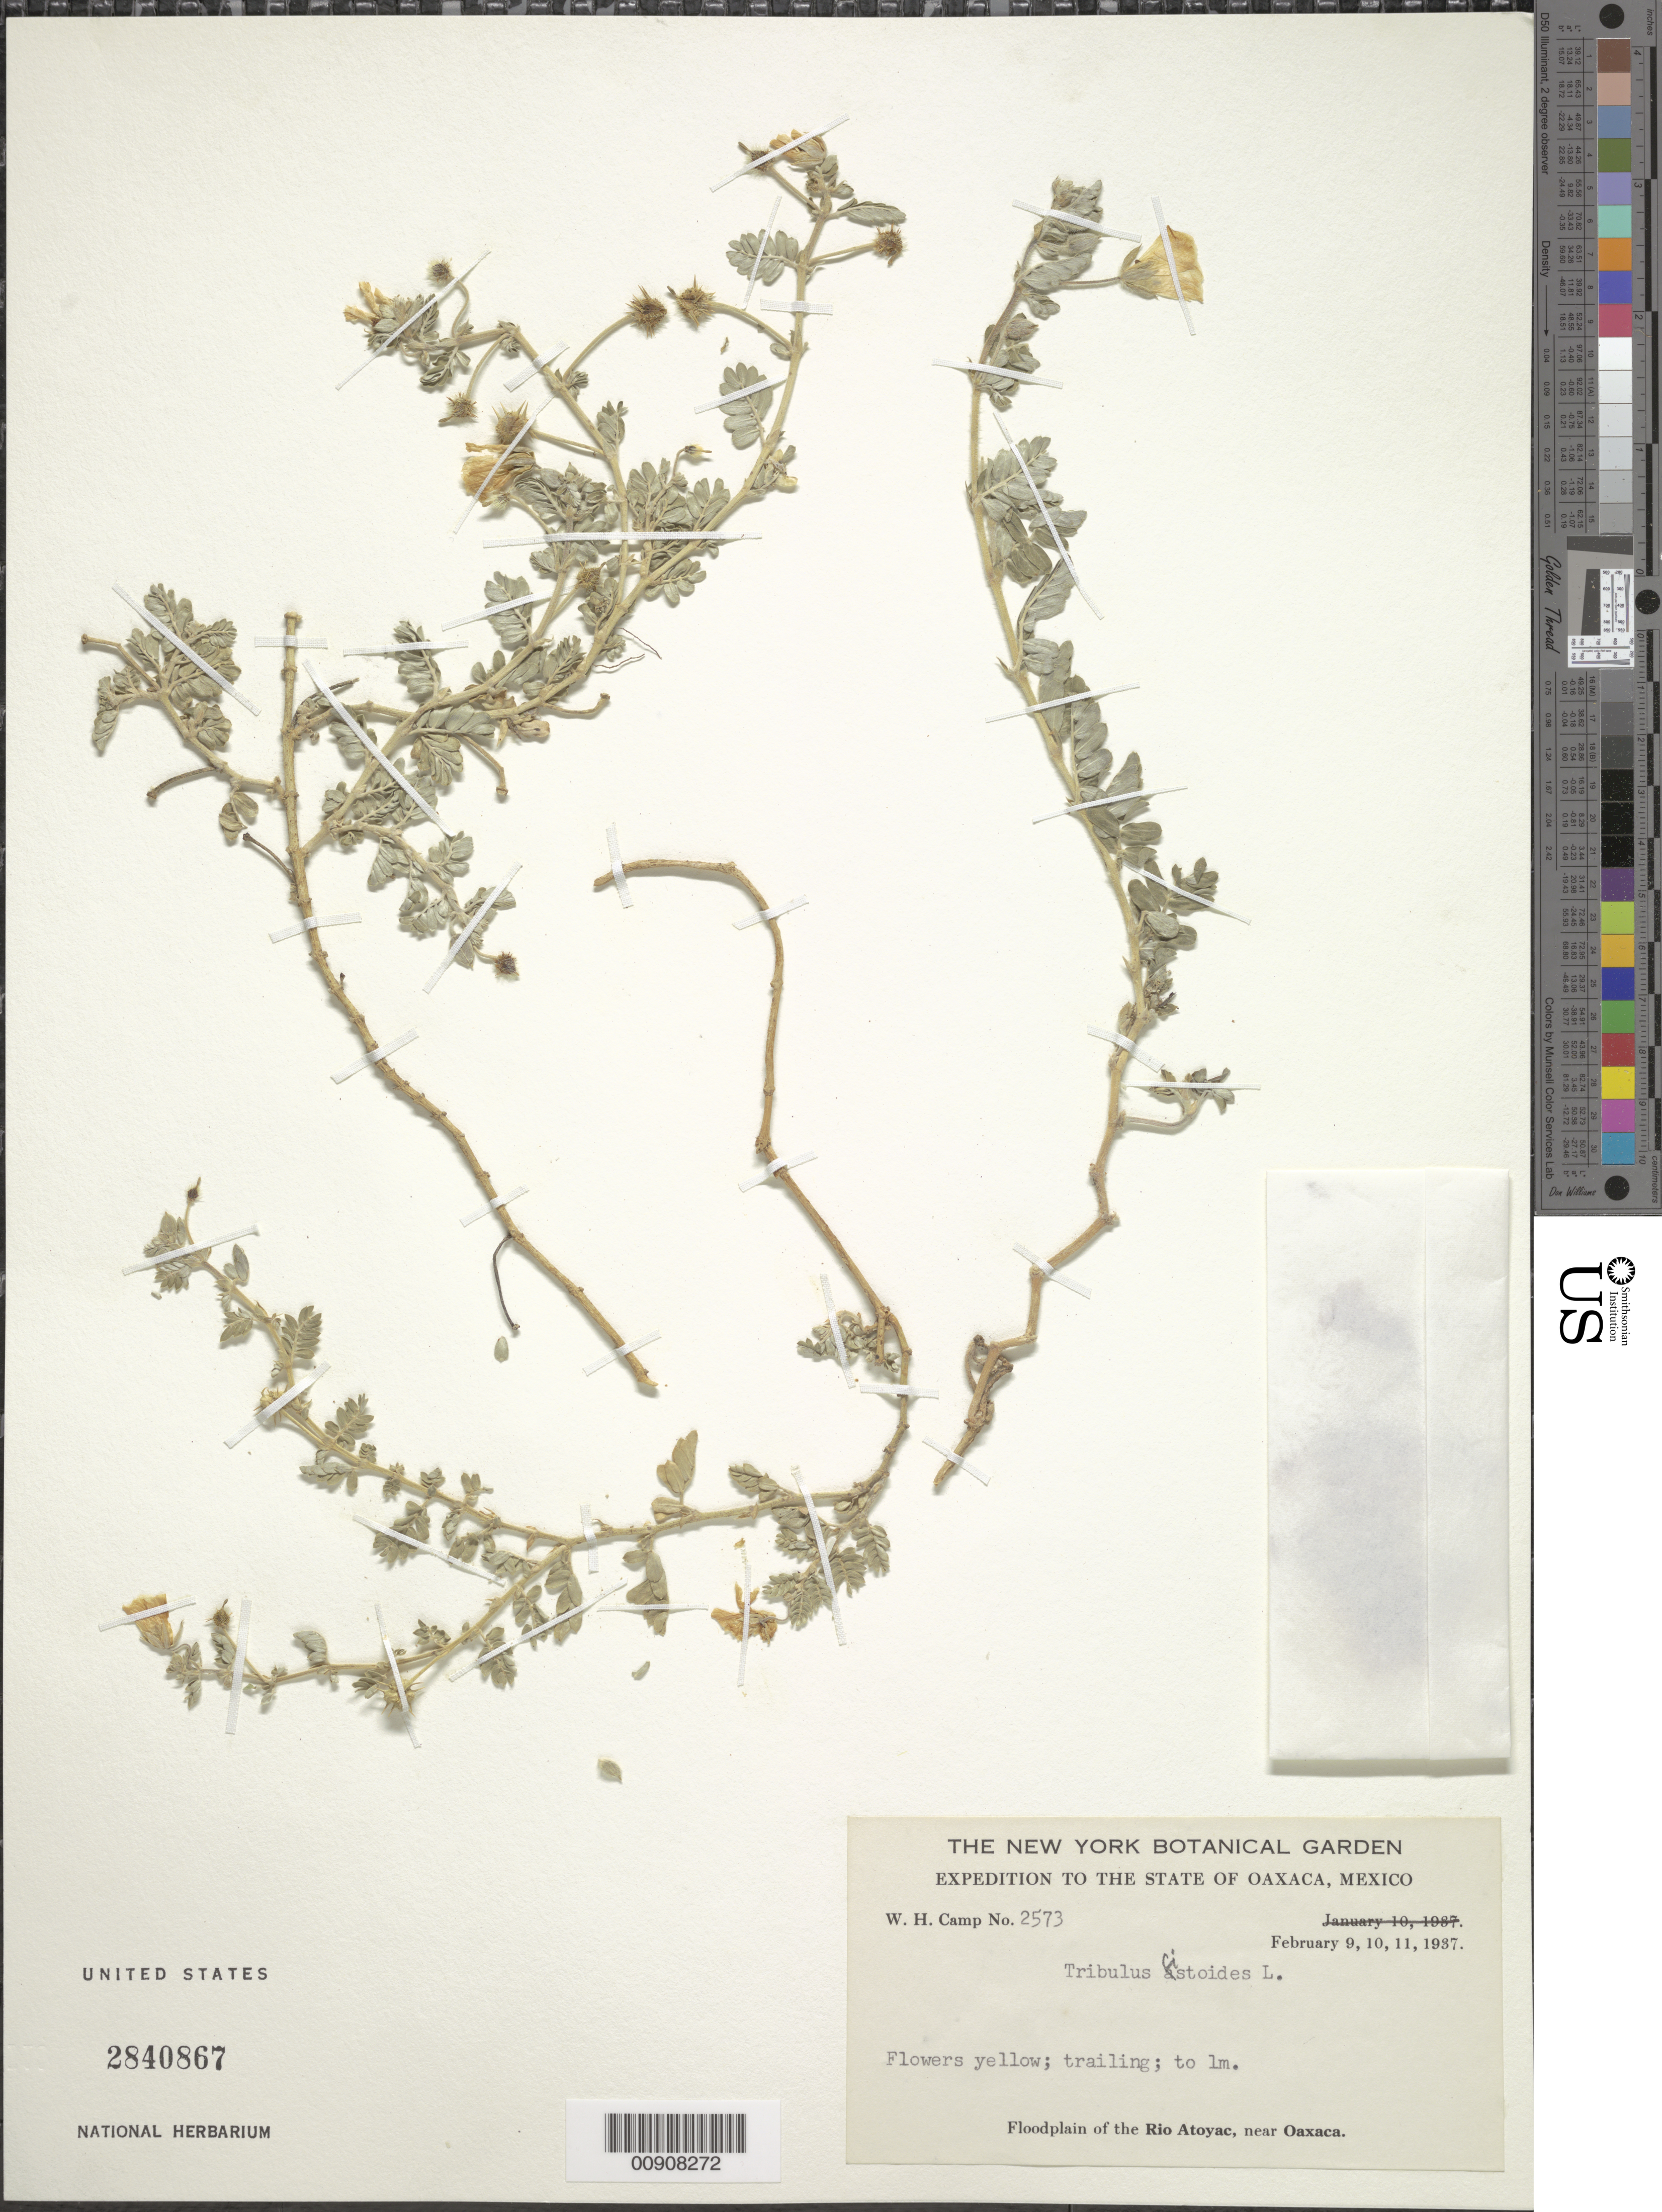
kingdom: Plantae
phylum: Tracheophyta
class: Magnoliopsida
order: Zygophyllales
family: Zygophyllaceae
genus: Tribulus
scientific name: Tribulus cistoides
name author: L.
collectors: W. H. Camp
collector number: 2573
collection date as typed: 09 Feb 1937 to 11 Feb 1937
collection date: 1937-02-09/1937-02-11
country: Mexico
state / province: Oaxaca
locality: State of Oaxaca: Floodplain of the Río Atoyac, near Oaxaca.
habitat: Floodplain of the Río.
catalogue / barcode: US 2840867